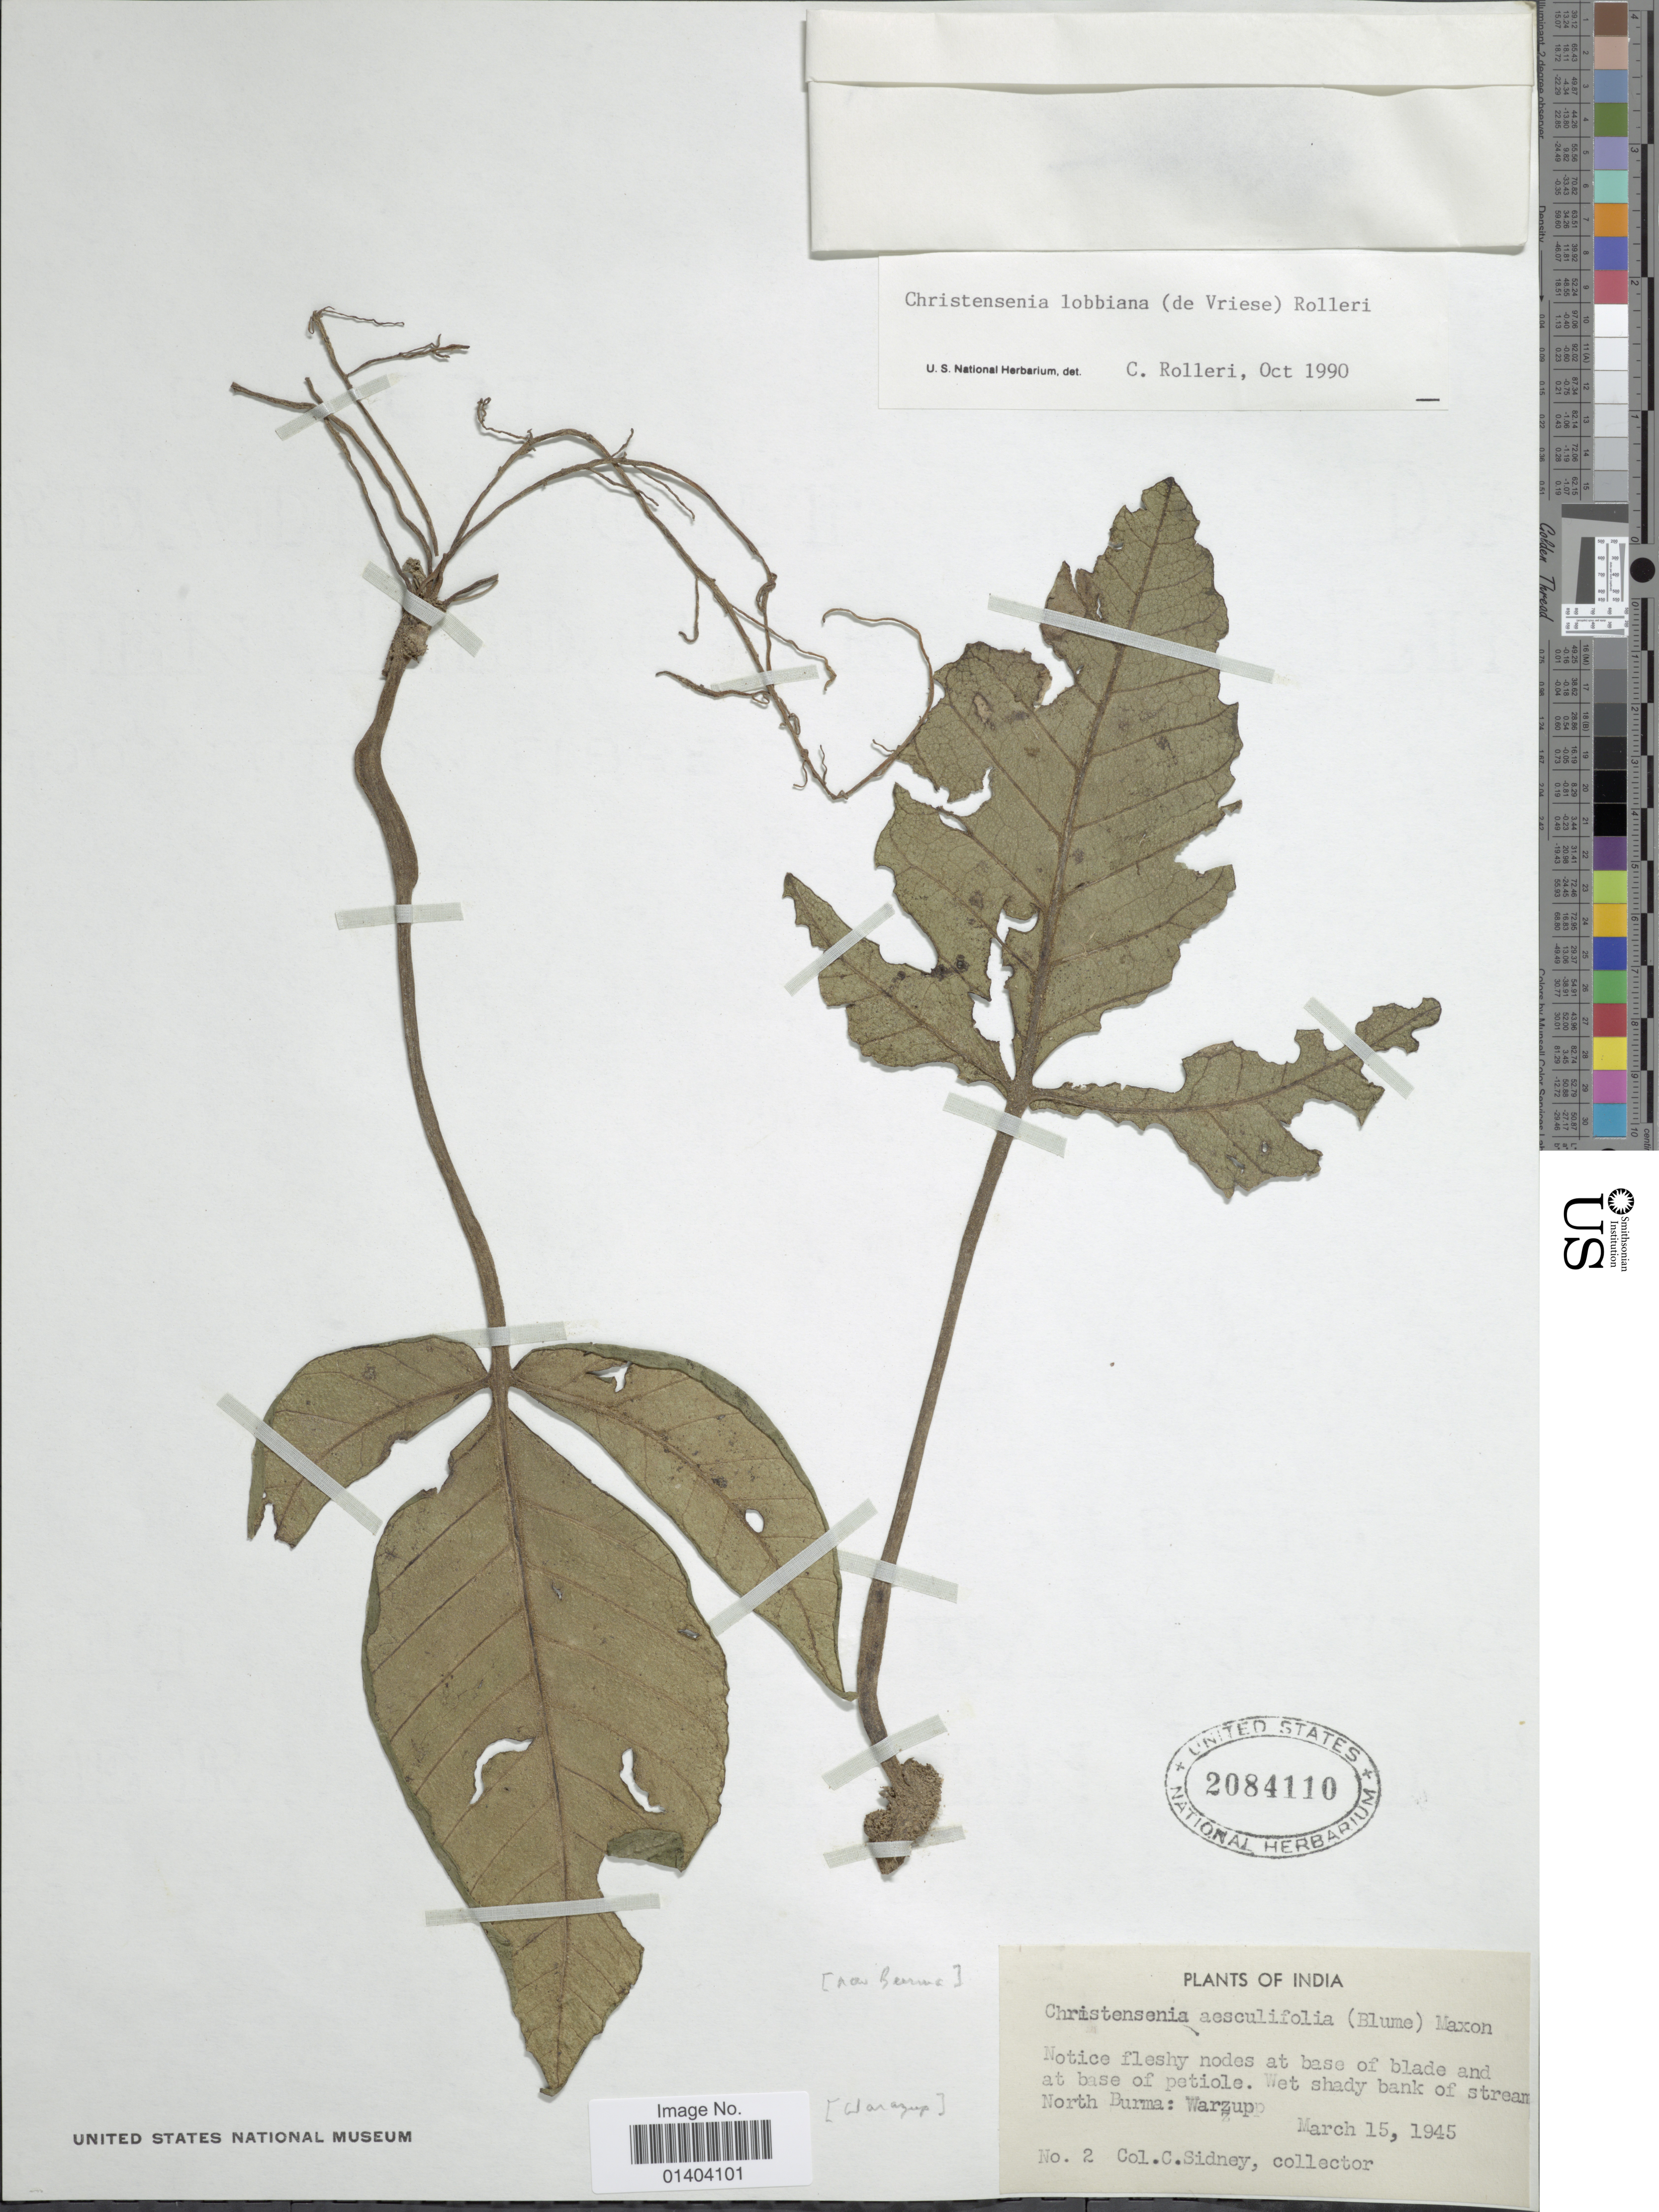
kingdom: Plantae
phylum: Tracheophyta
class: Polypodiopsida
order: Marattiales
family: Marattiaceae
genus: Christensenia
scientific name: Christensenia lobbiana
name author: (de Vriese) Rolleri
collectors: C. Sidney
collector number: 2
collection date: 1945-03-15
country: Myanmar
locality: "India". Stream north Burma: Warzup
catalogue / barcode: US 2084110